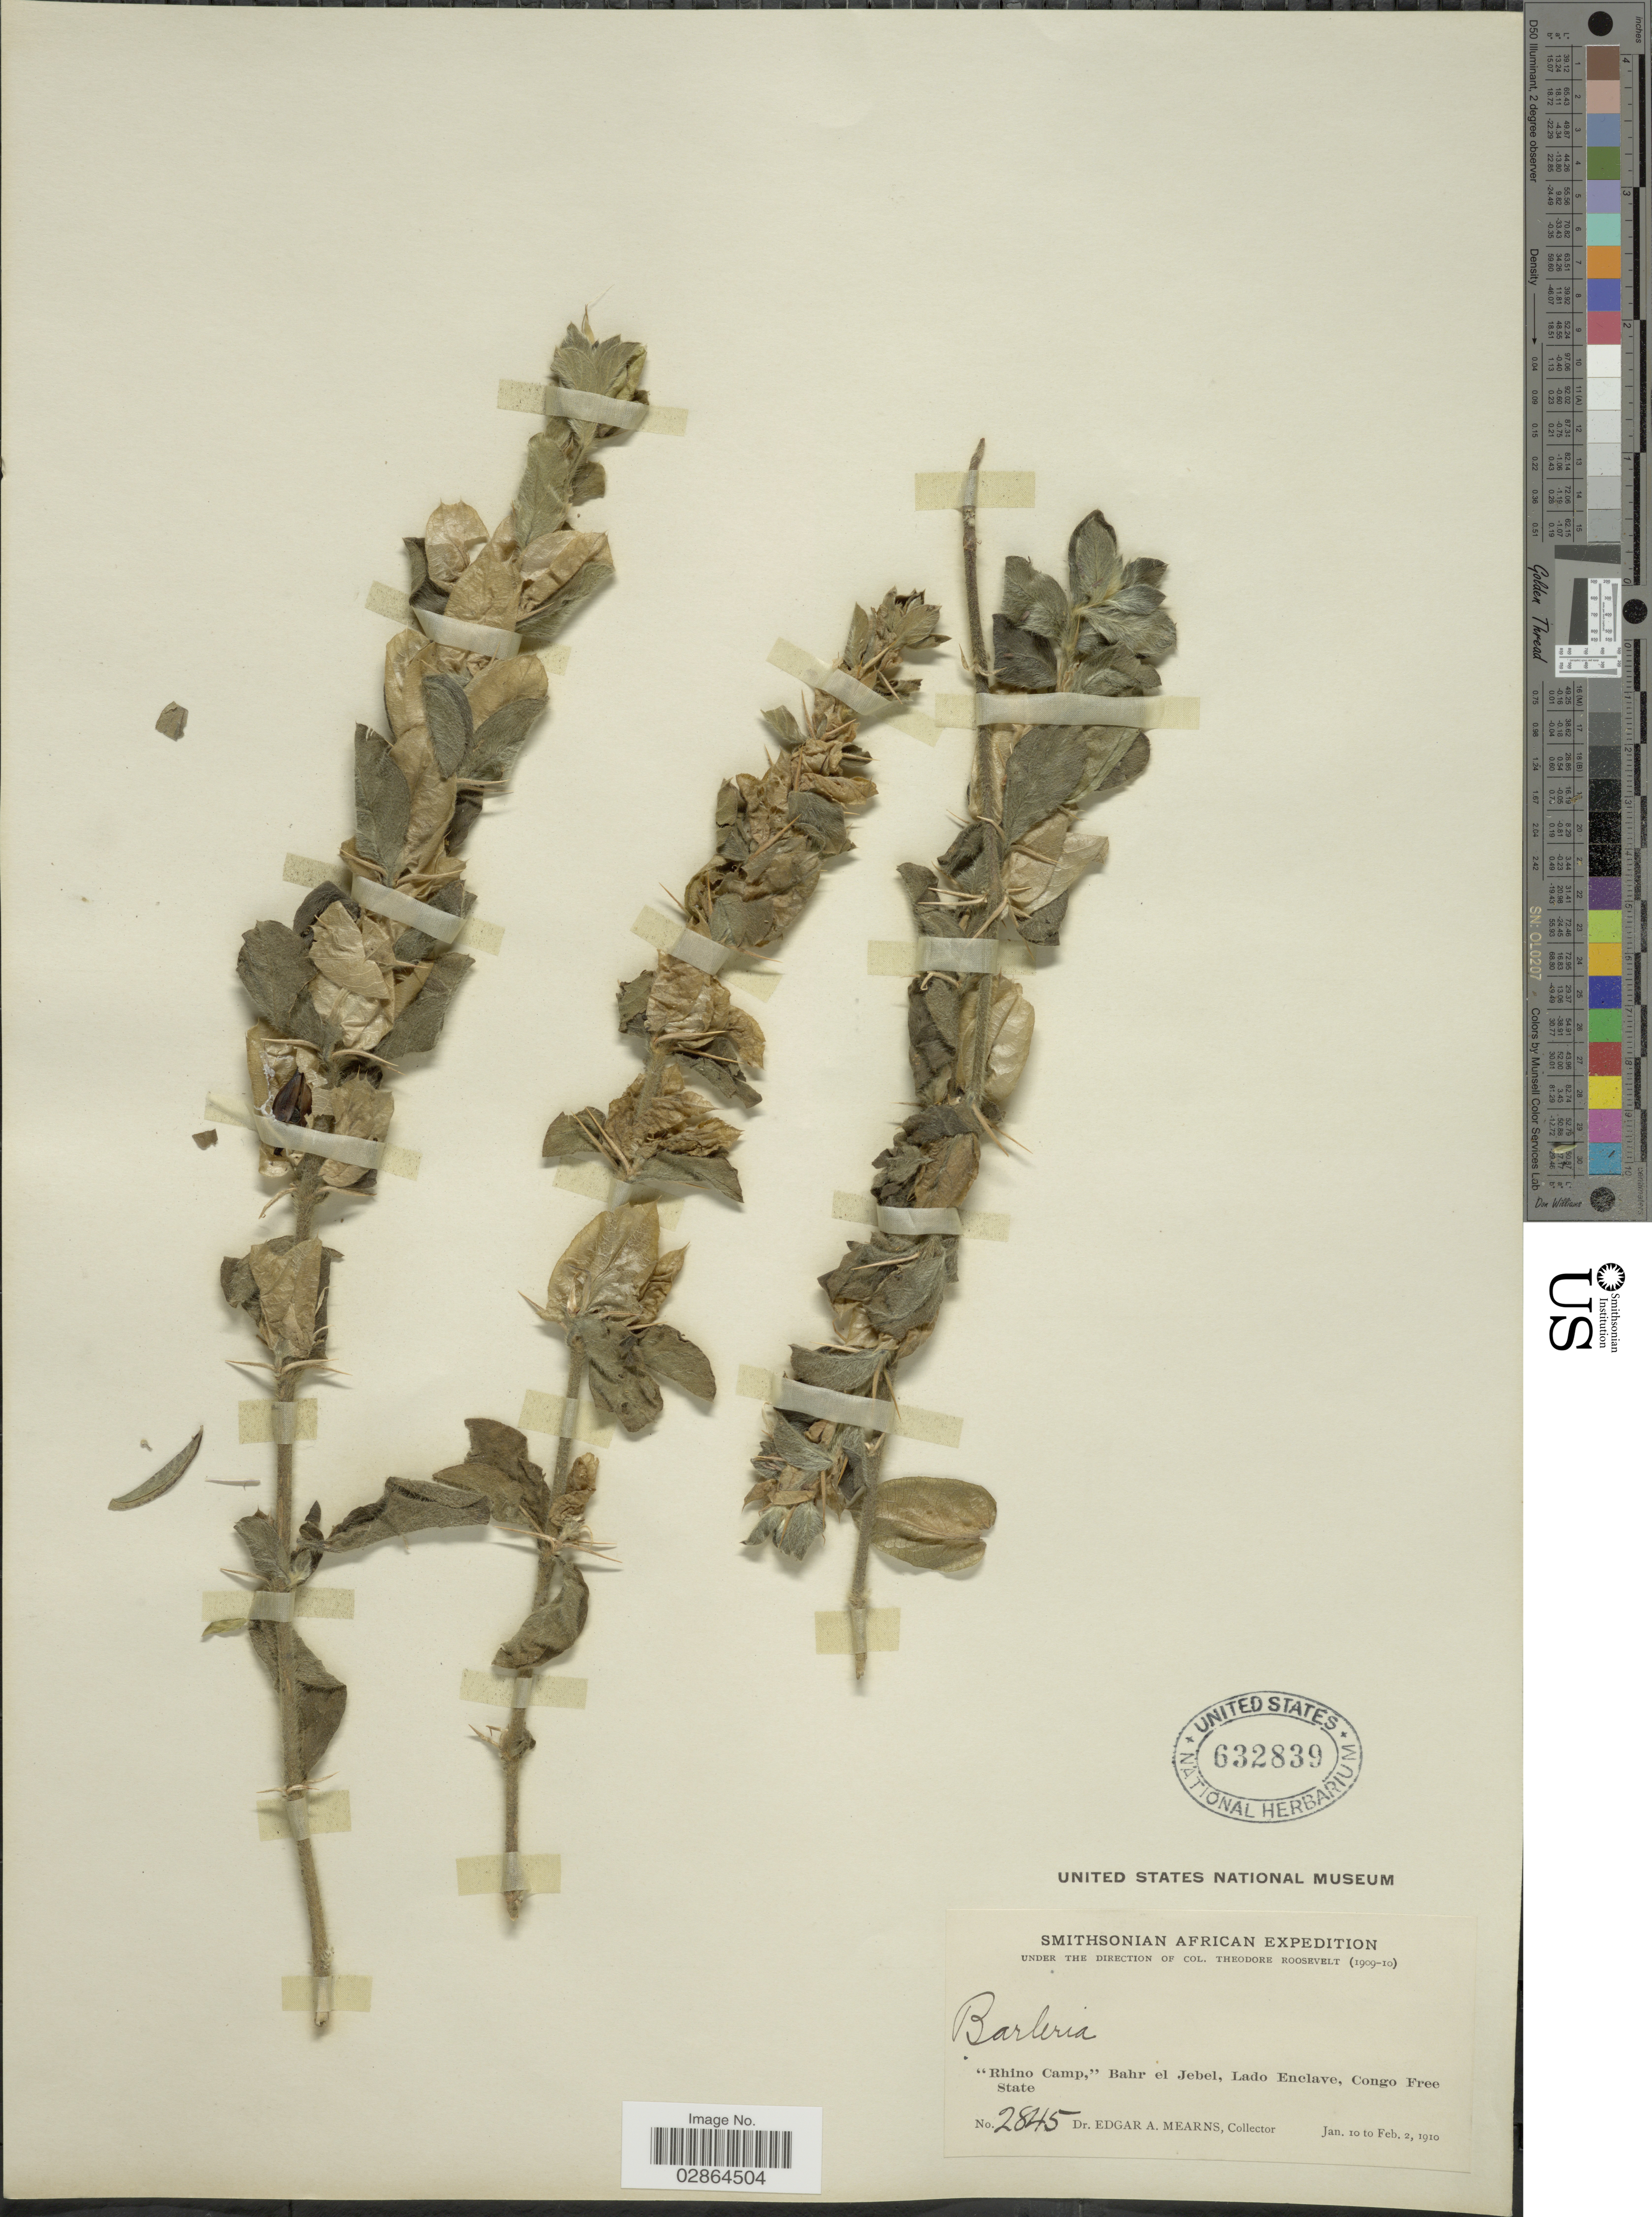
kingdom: Plantae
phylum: Tracheophyta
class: Magnoliopsida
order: Lamiales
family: Acanthaceae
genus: Barleria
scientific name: Barleria sp.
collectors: E. A. Mearns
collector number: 2845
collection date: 1910-01-10/1910-02-02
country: Congo, Democratic Republic of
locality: Rhino Camp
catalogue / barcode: US 632839